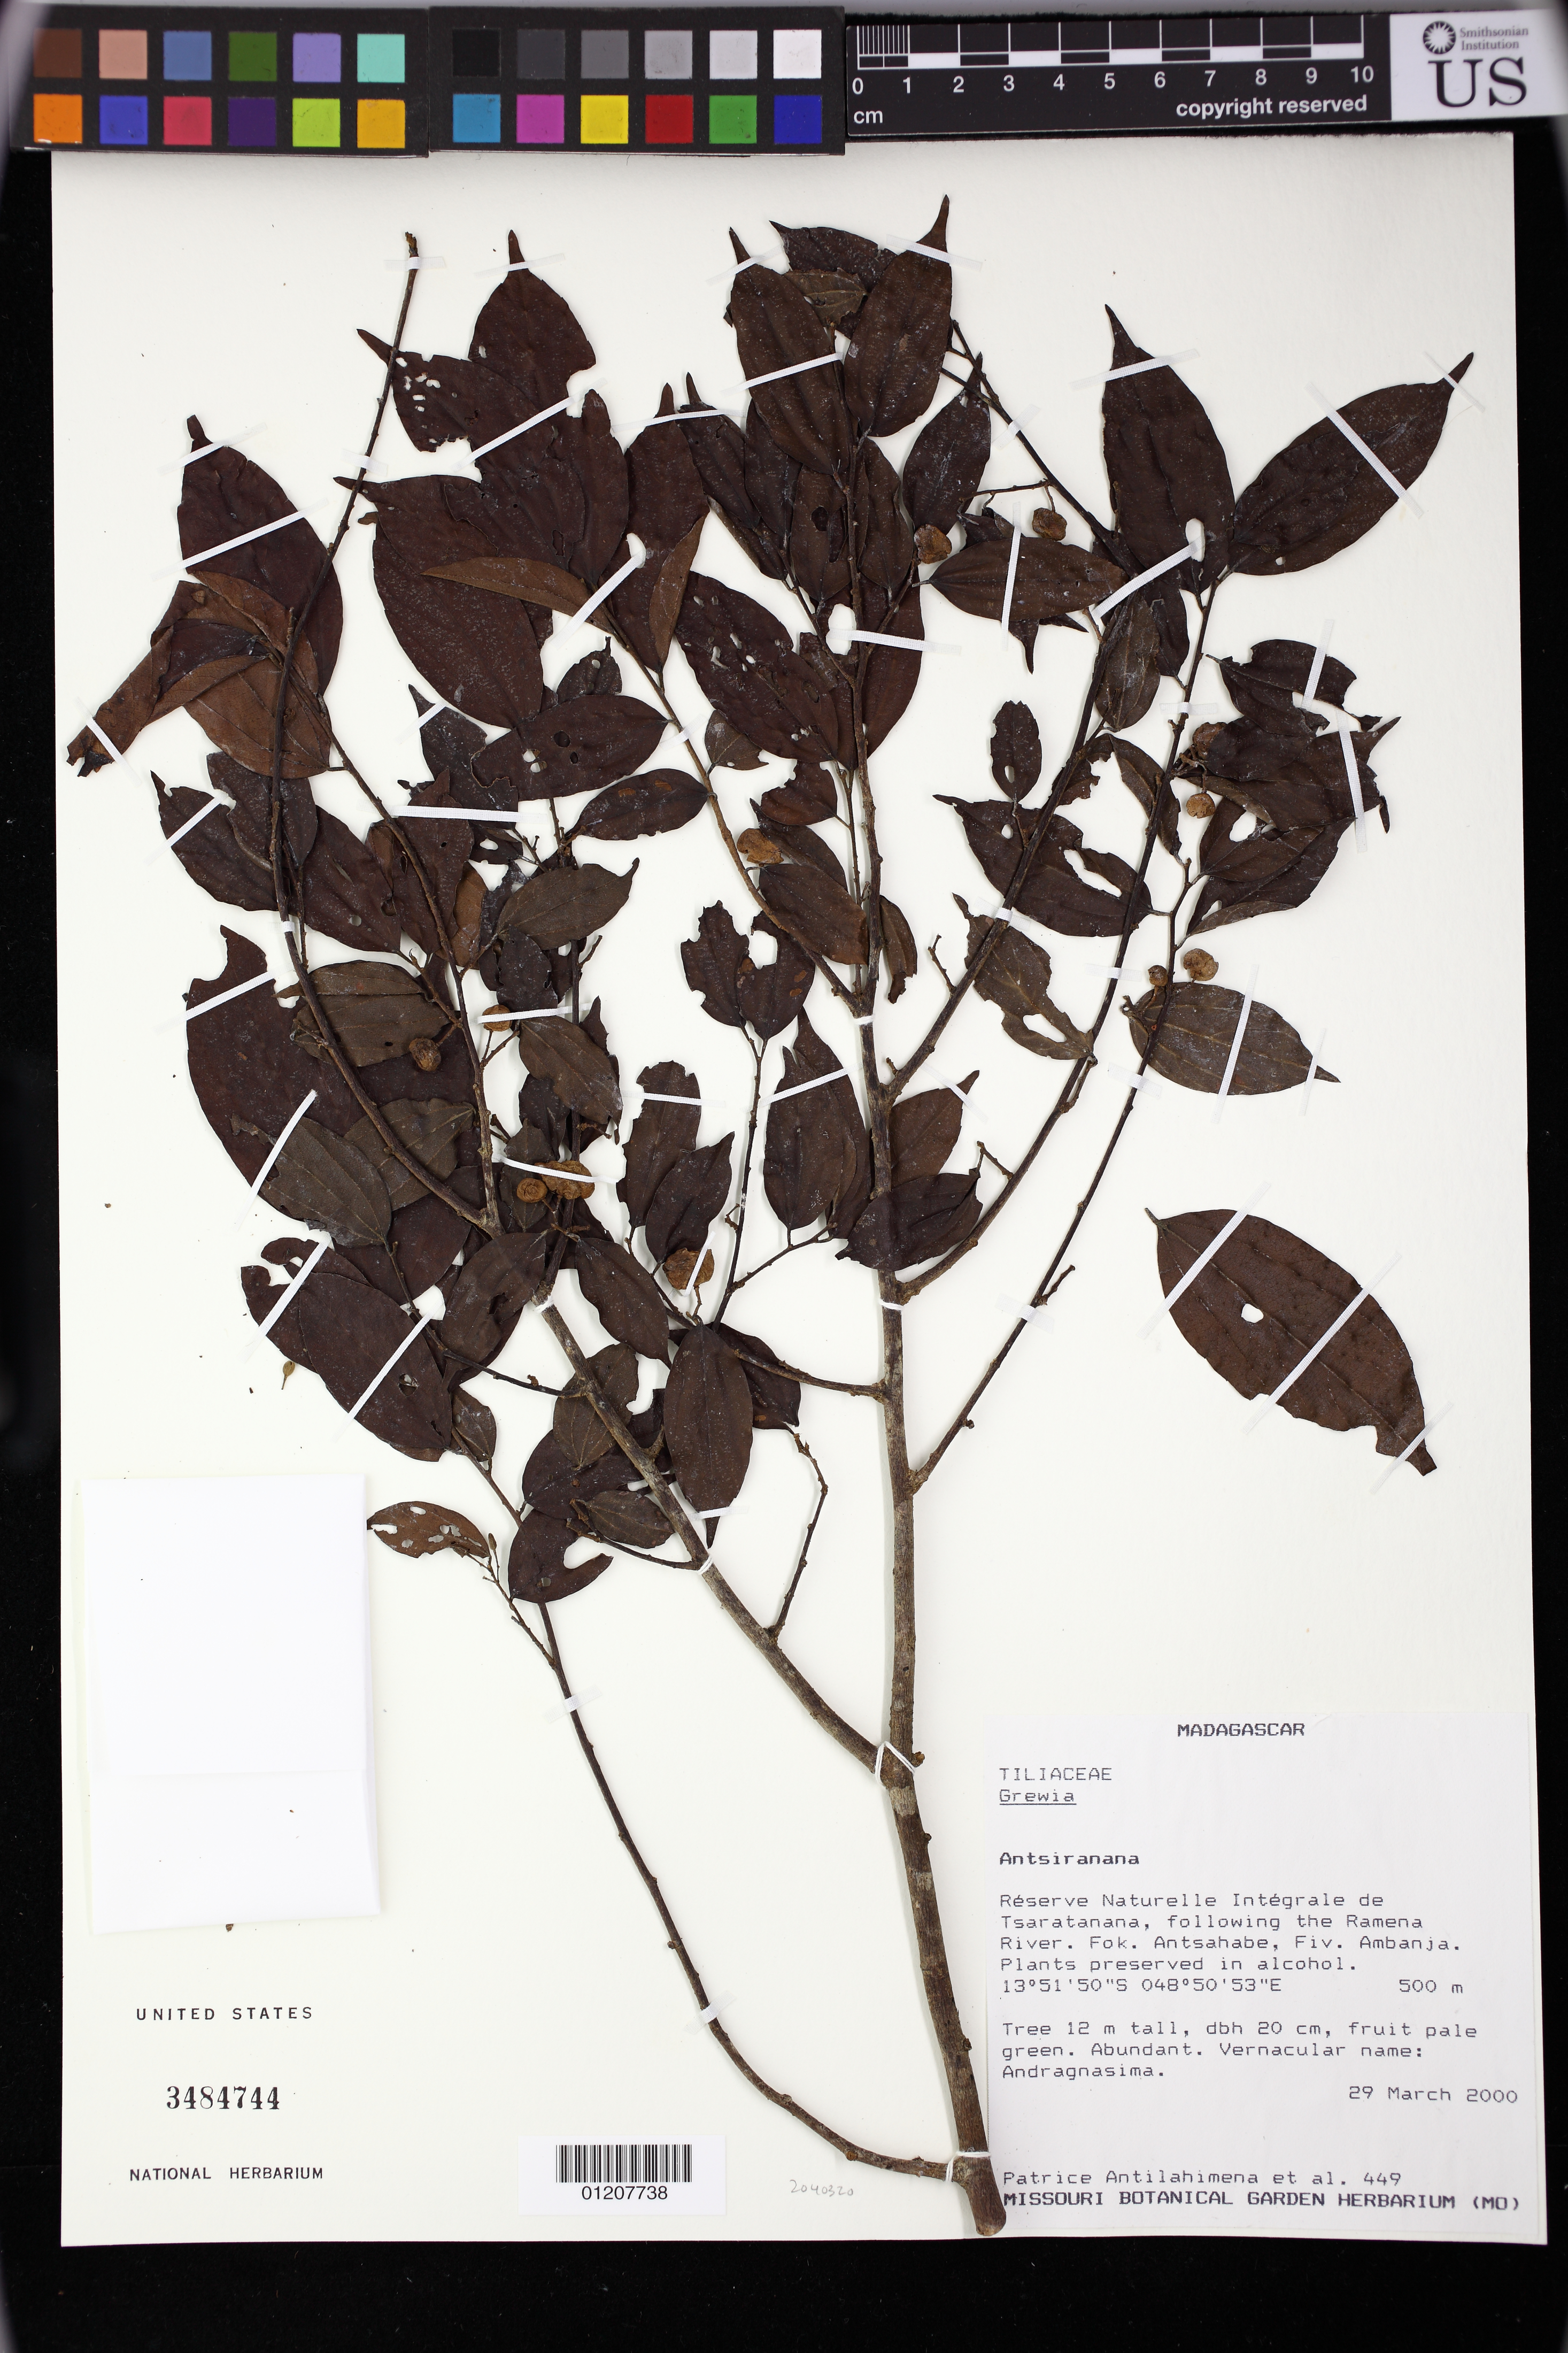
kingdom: Plantae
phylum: Tracheophyta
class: Magnoliopsida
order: Malvales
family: Malvaceae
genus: Grewia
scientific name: Grewia sambiranensis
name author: Capuron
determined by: Jourdain-Fievet, Lucile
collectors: P. Antilahimena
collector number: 449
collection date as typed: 29 Mar 2000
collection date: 2000-03-29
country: Madagascar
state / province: Diana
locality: Antsiranana. Réserve Naturelle Intégrale de Tsaratanana, following the Ramena River. Fok. Antsahabe, Fiv. Ambanja.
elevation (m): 500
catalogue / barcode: US 3484744